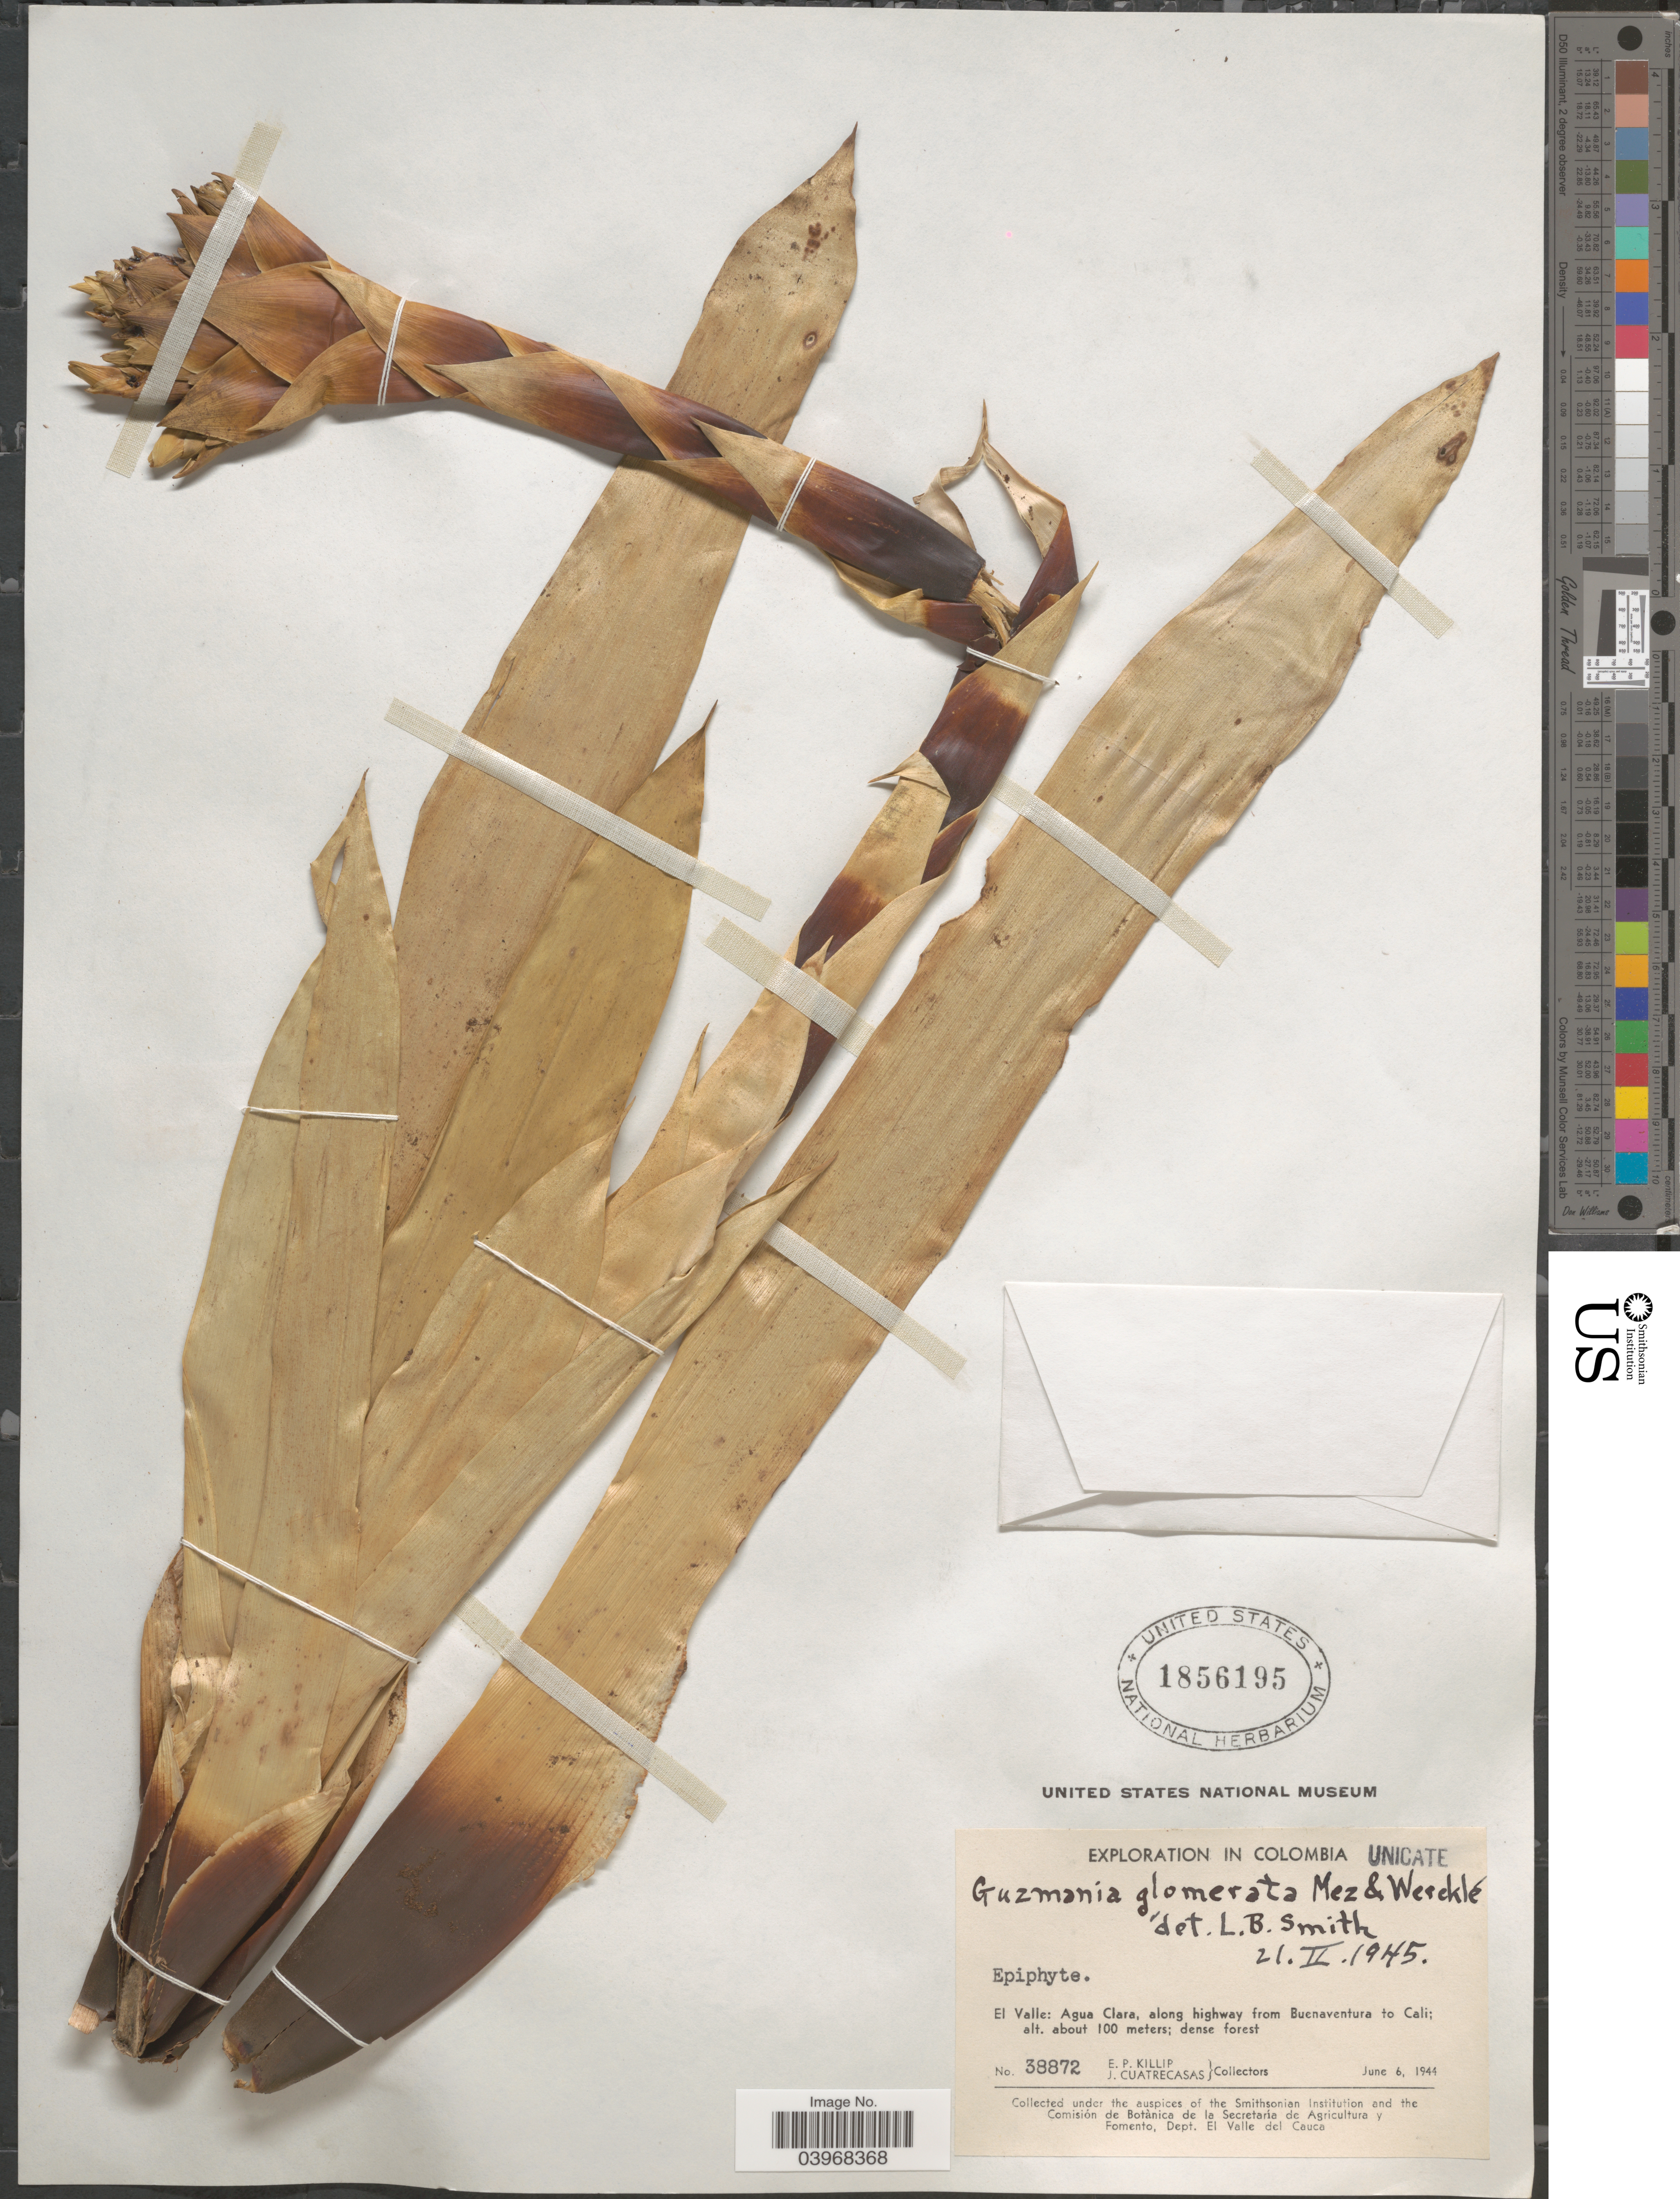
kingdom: Plantae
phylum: Tracheophyta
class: Liliopsida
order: Poales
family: Bromeliaceae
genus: Guzmania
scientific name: Guzmania glomerata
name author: Mez & Mez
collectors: E. P. Killip & J. Cuatrecasas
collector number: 38872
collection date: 1944-06-06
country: Colombia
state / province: Valle del Cauca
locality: El Valle: Agua Clara, along highway from Buenaventura to Cali.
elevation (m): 100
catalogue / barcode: US 1856195